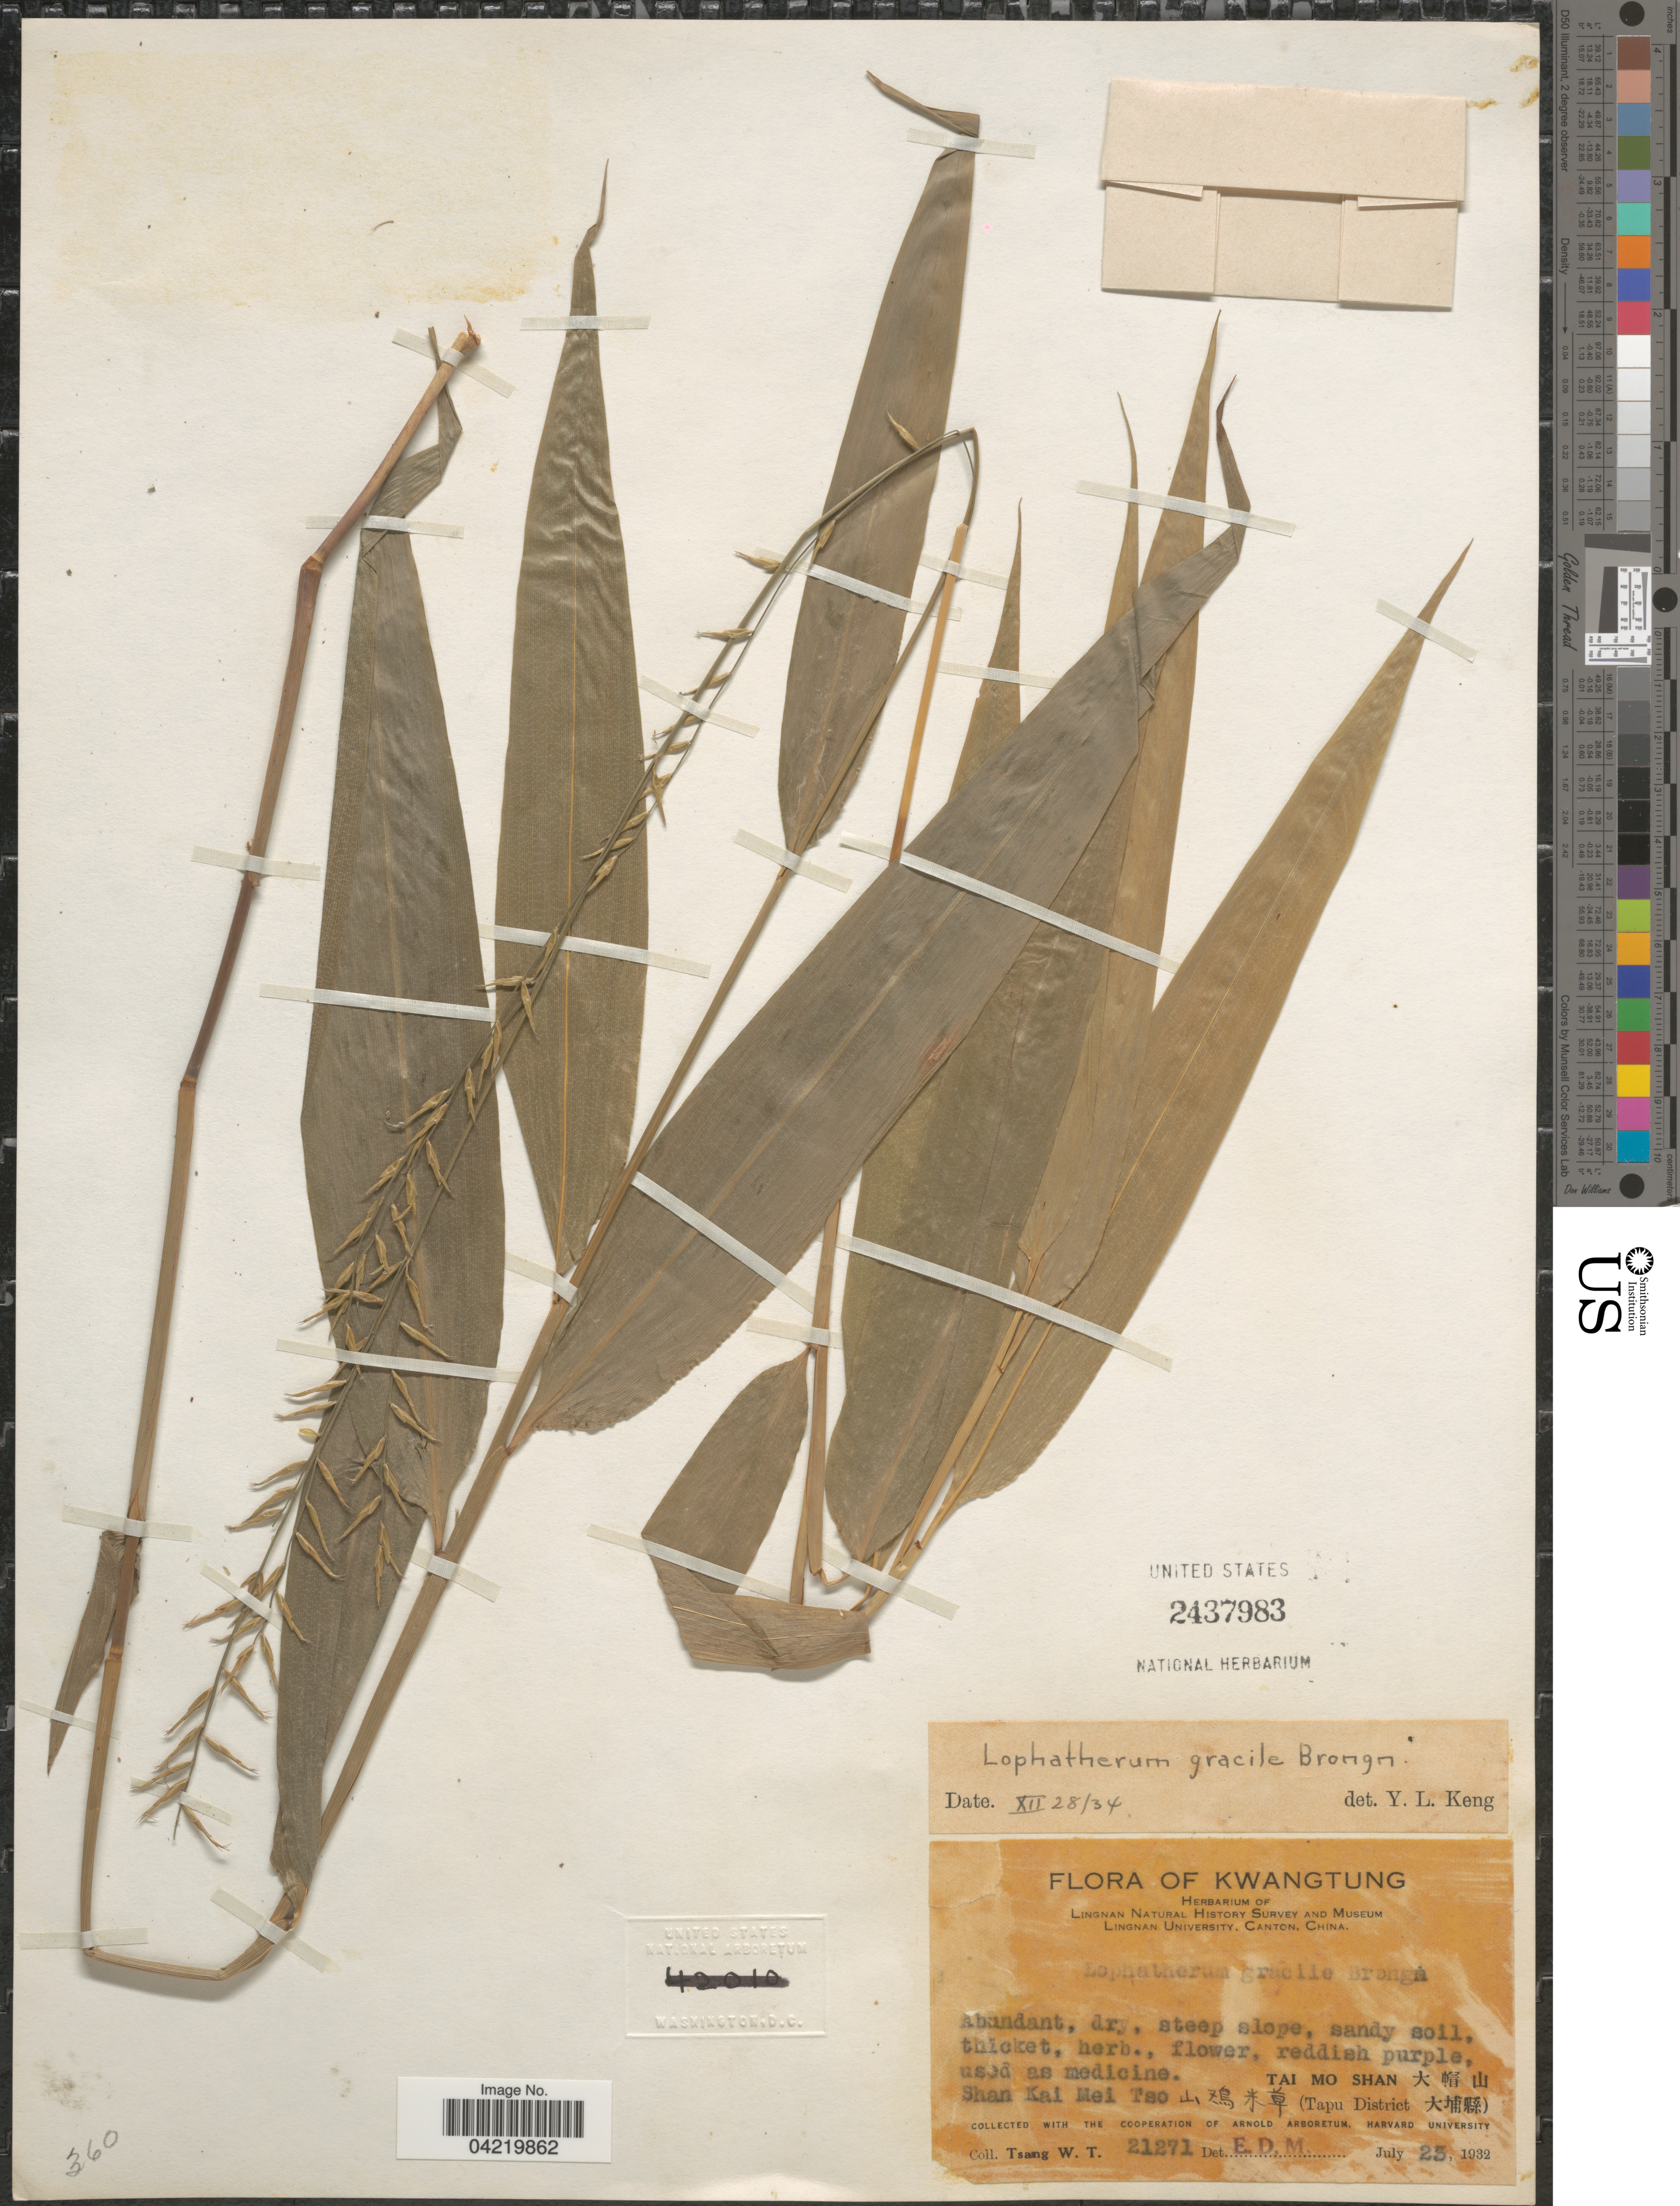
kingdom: Plantae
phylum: Tracheophyta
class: Liliopsida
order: Poales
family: Poaceae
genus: Lophatherum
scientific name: Lophatherum gracile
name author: Brongn.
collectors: W. T. Tsang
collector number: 21271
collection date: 1932-07-23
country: China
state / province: Guangdong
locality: Kwangtung. Lingnan Natural History Survey and Museum. Shan Kai Mei Tso X. Tai Mo Shan X. (Tapu District X).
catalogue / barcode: US 2437983